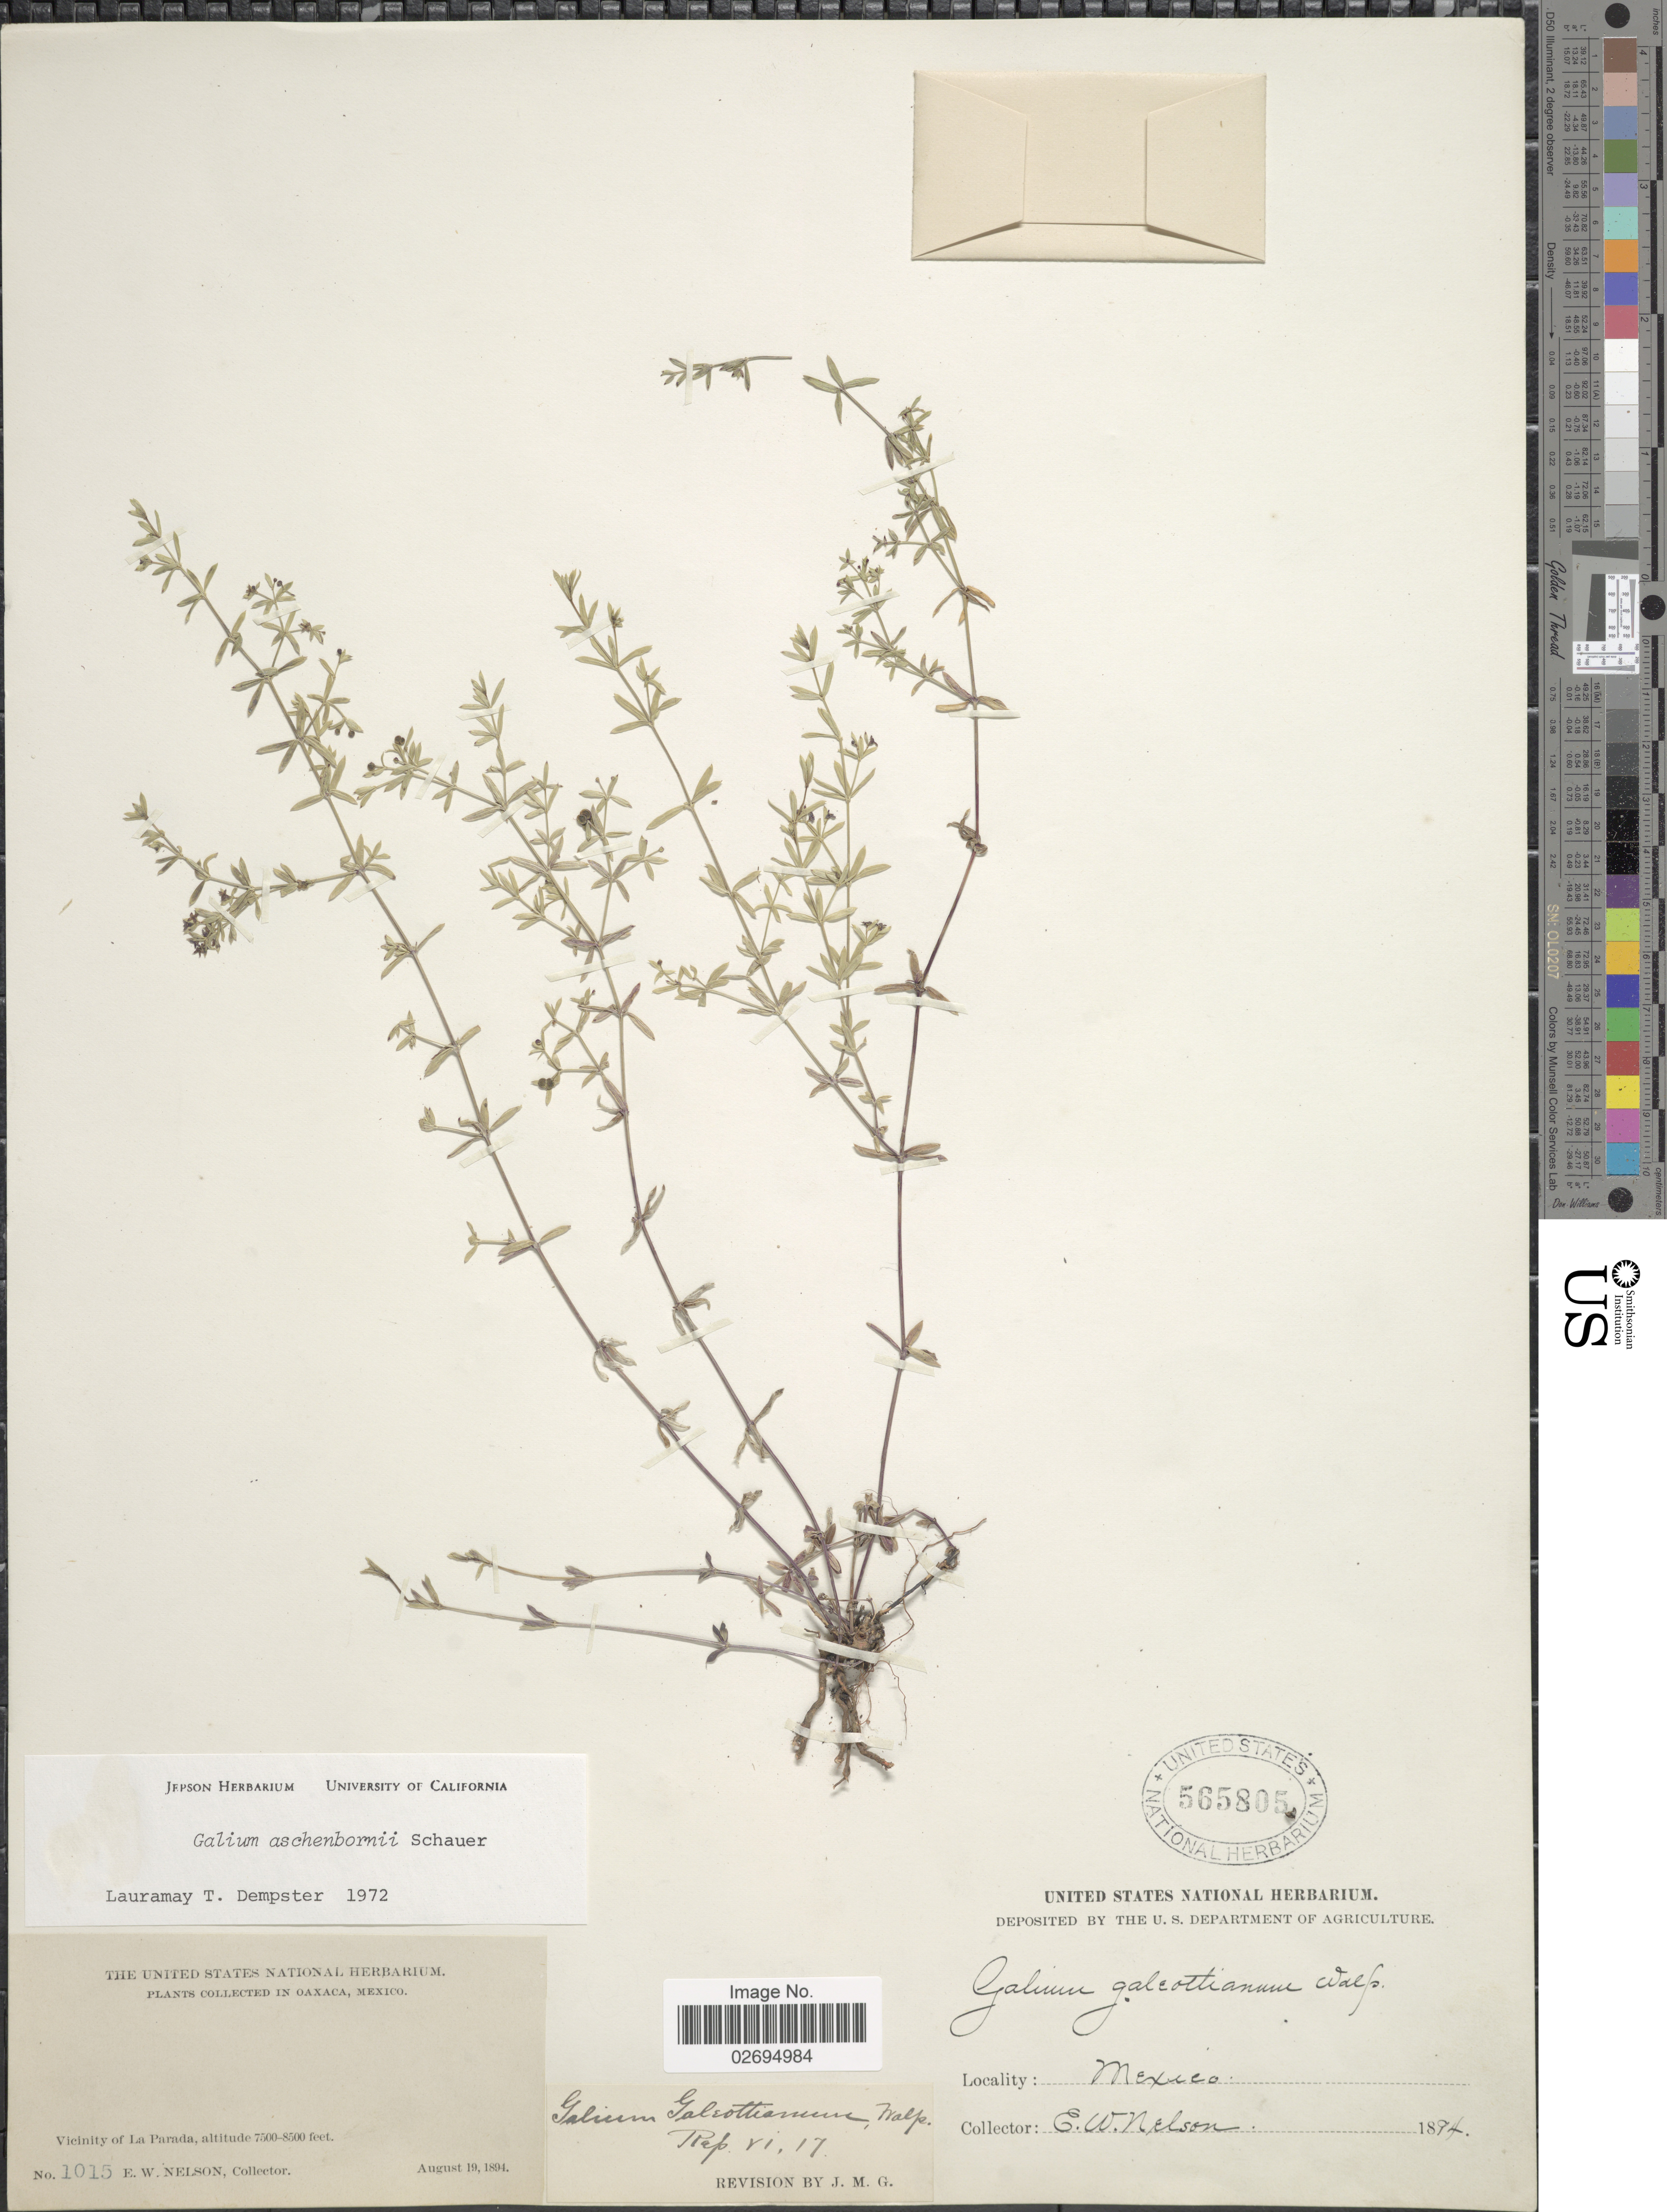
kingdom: Plantae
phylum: Tracheophyta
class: Magnoliopsida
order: Gentianales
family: Rubiaceae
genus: Galium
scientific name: Galium aschenbornii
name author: Schauer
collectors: E. W. Nelson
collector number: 1015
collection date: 1894-08-19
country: Mexico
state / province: Oaxaca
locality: Vicinity of La Parada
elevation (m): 2286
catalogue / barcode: US 565805